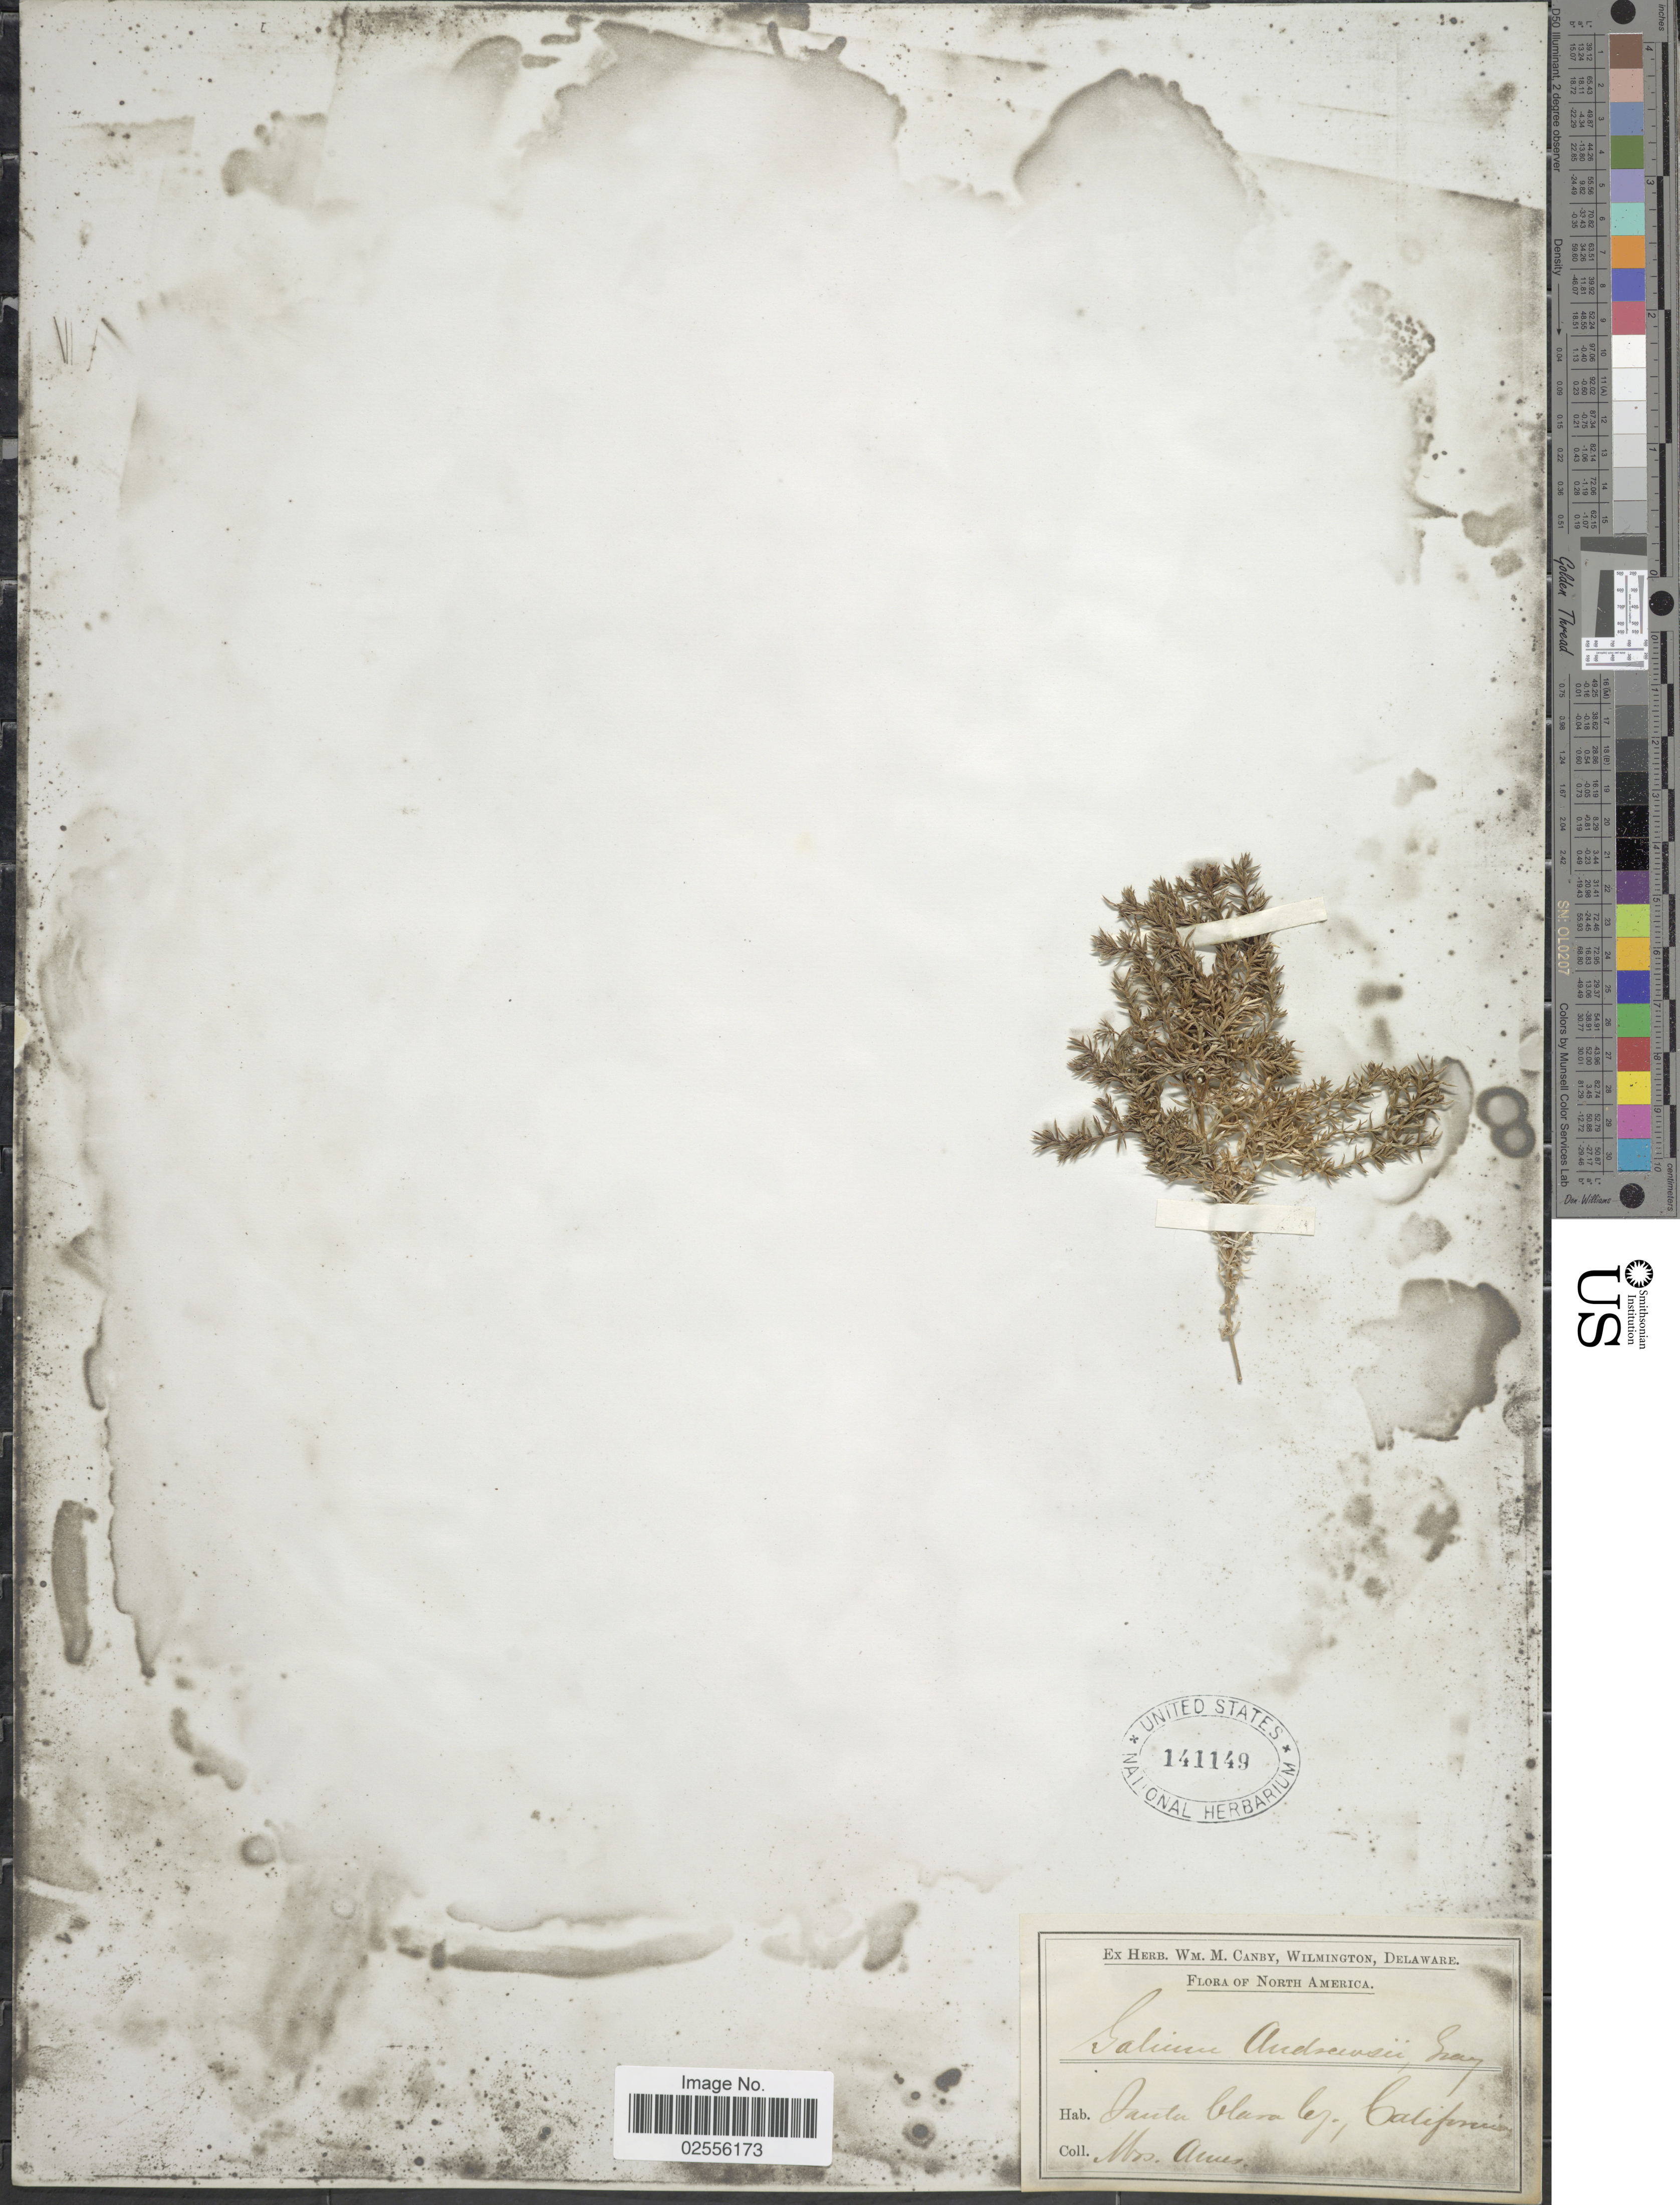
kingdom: Plantae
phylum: Tracheophyta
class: Magnoliopsida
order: Gentianales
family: Rubiaceae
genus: Galium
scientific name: Galium andrewsii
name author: A. Gray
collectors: -- Ames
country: United States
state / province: California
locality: Santa Clara Cy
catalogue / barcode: US 141149